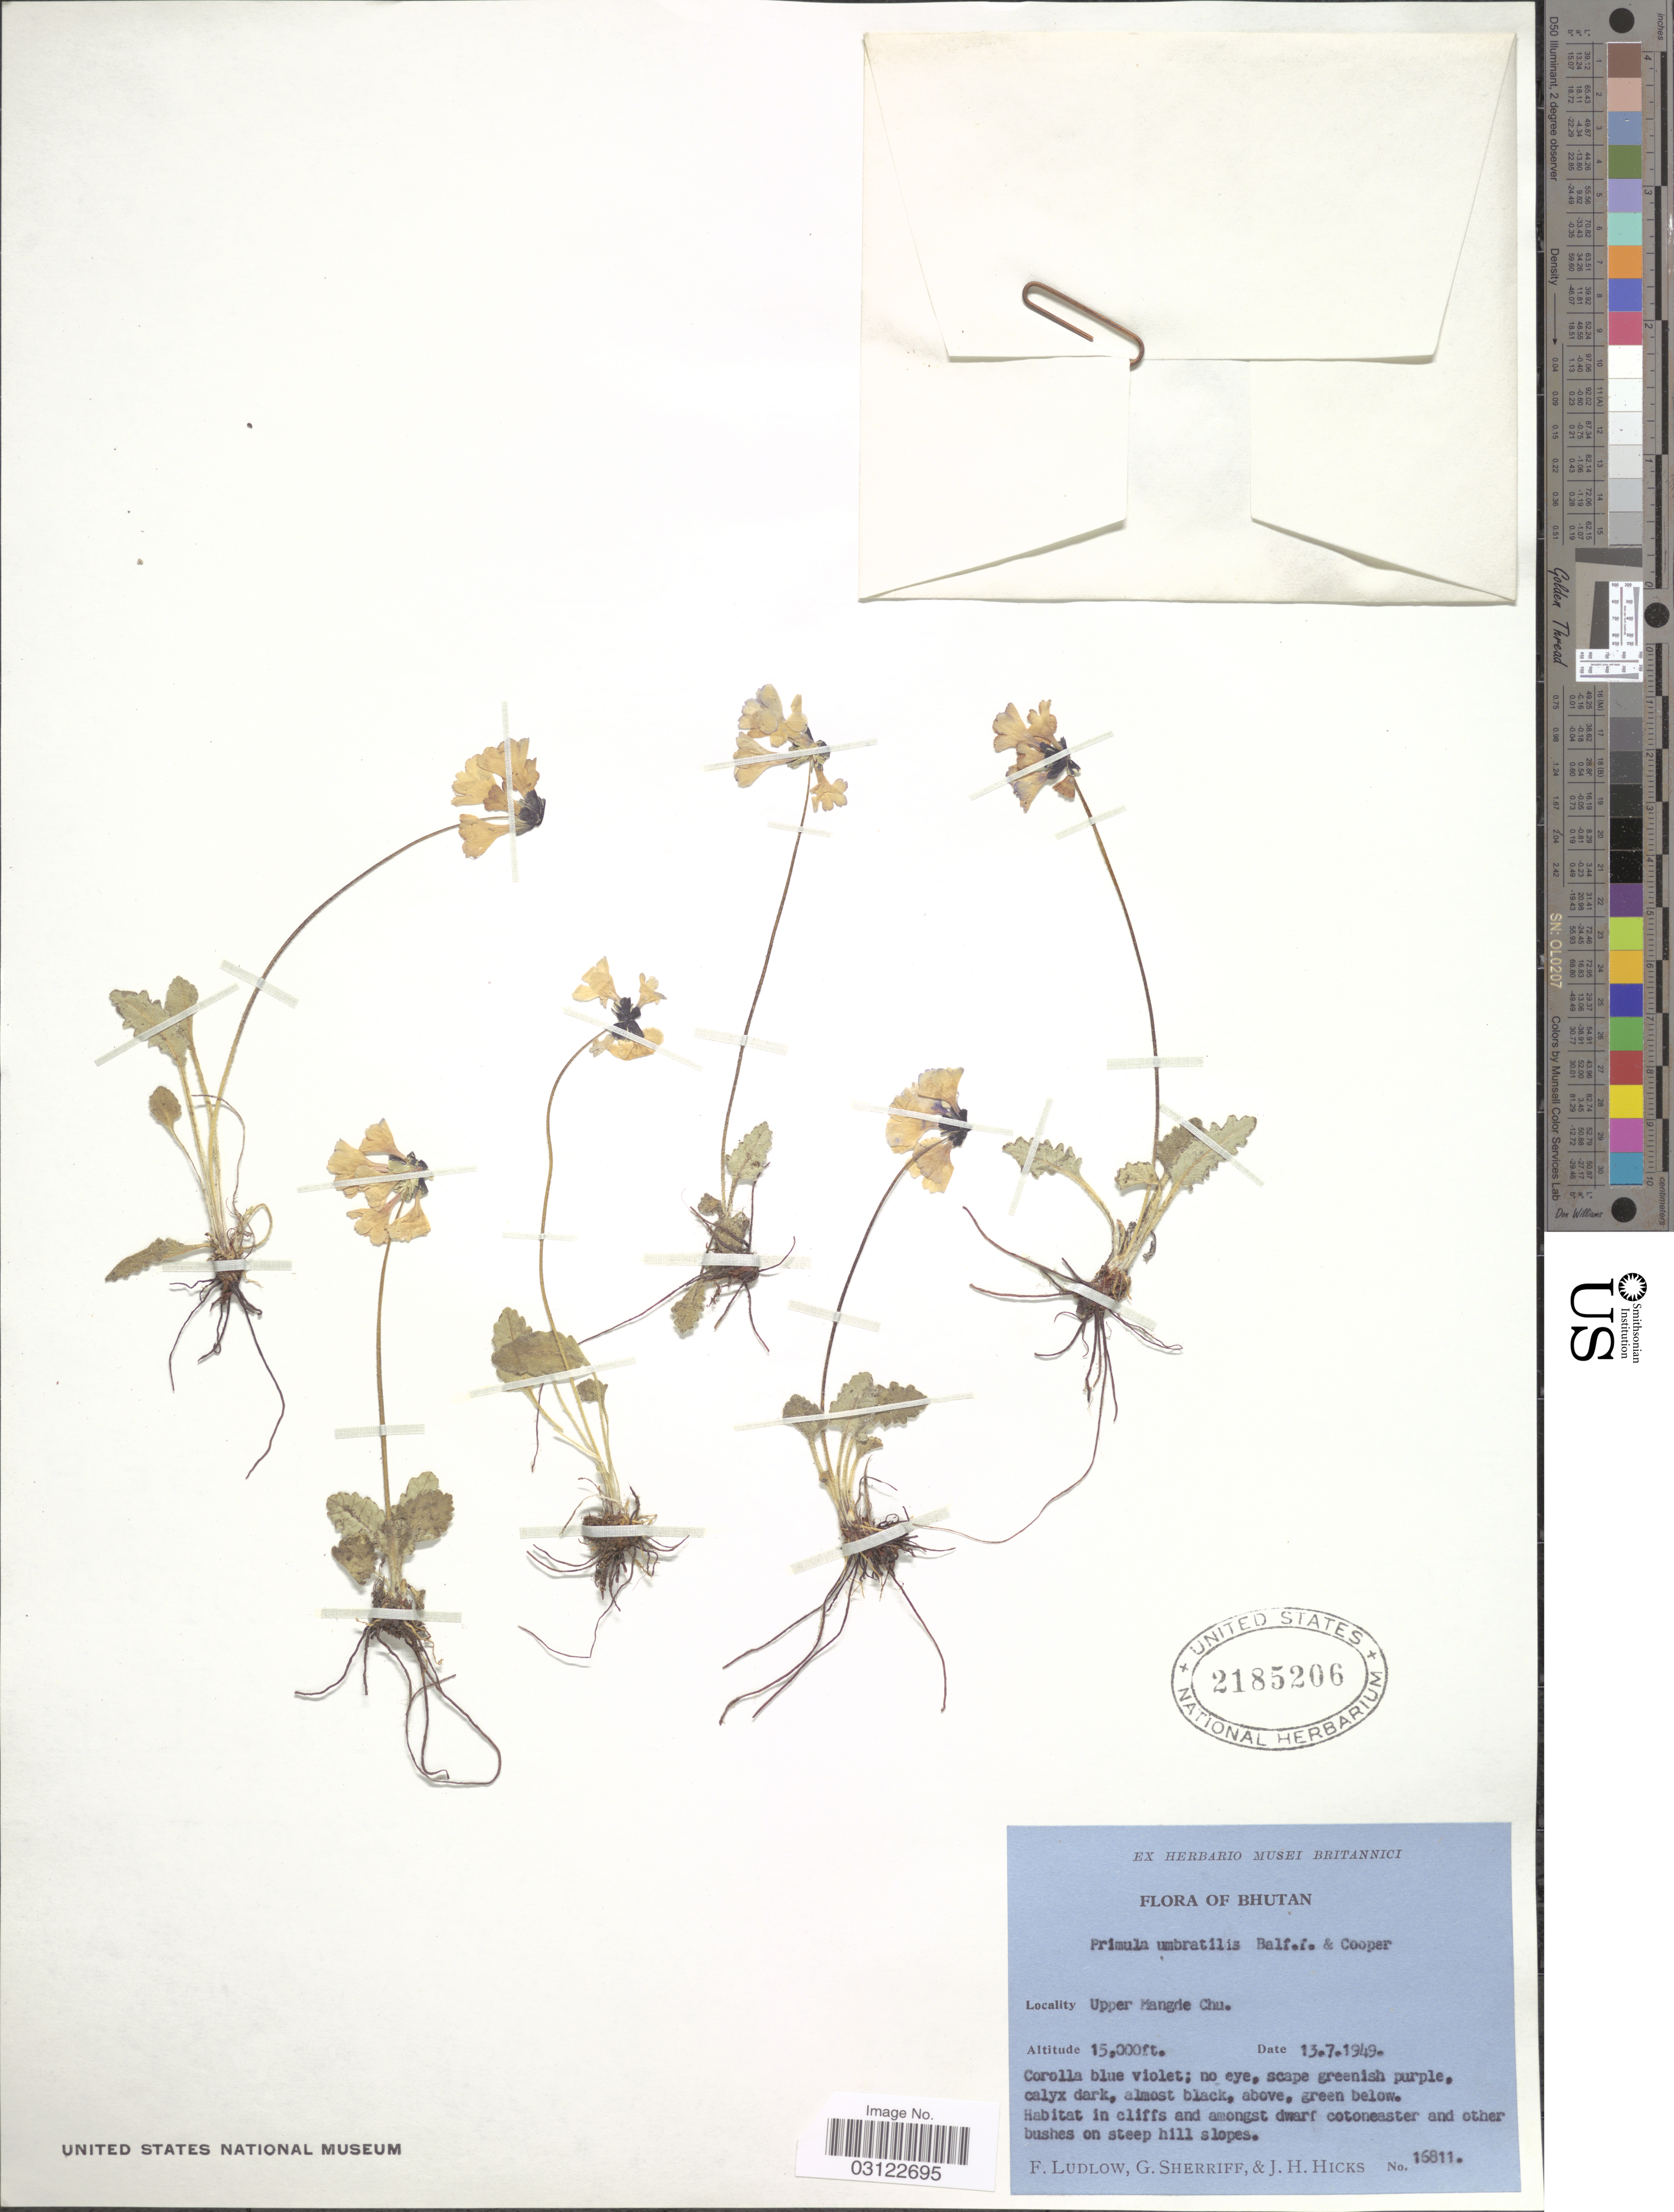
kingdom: Plantae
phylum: Tracheophyta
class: Magnoliopsida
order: Ericales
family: Primulaceae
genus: Primula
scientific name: Primula umbratilis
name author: Balf. f. & R.E. Cooper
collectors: F. Ludlow, G. Sherriff & J. H. Hicks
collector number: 16811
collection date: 1949-07-13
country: Bhutan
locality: Upper Mangde Chu.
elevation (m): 4572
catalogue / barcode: US 2185206